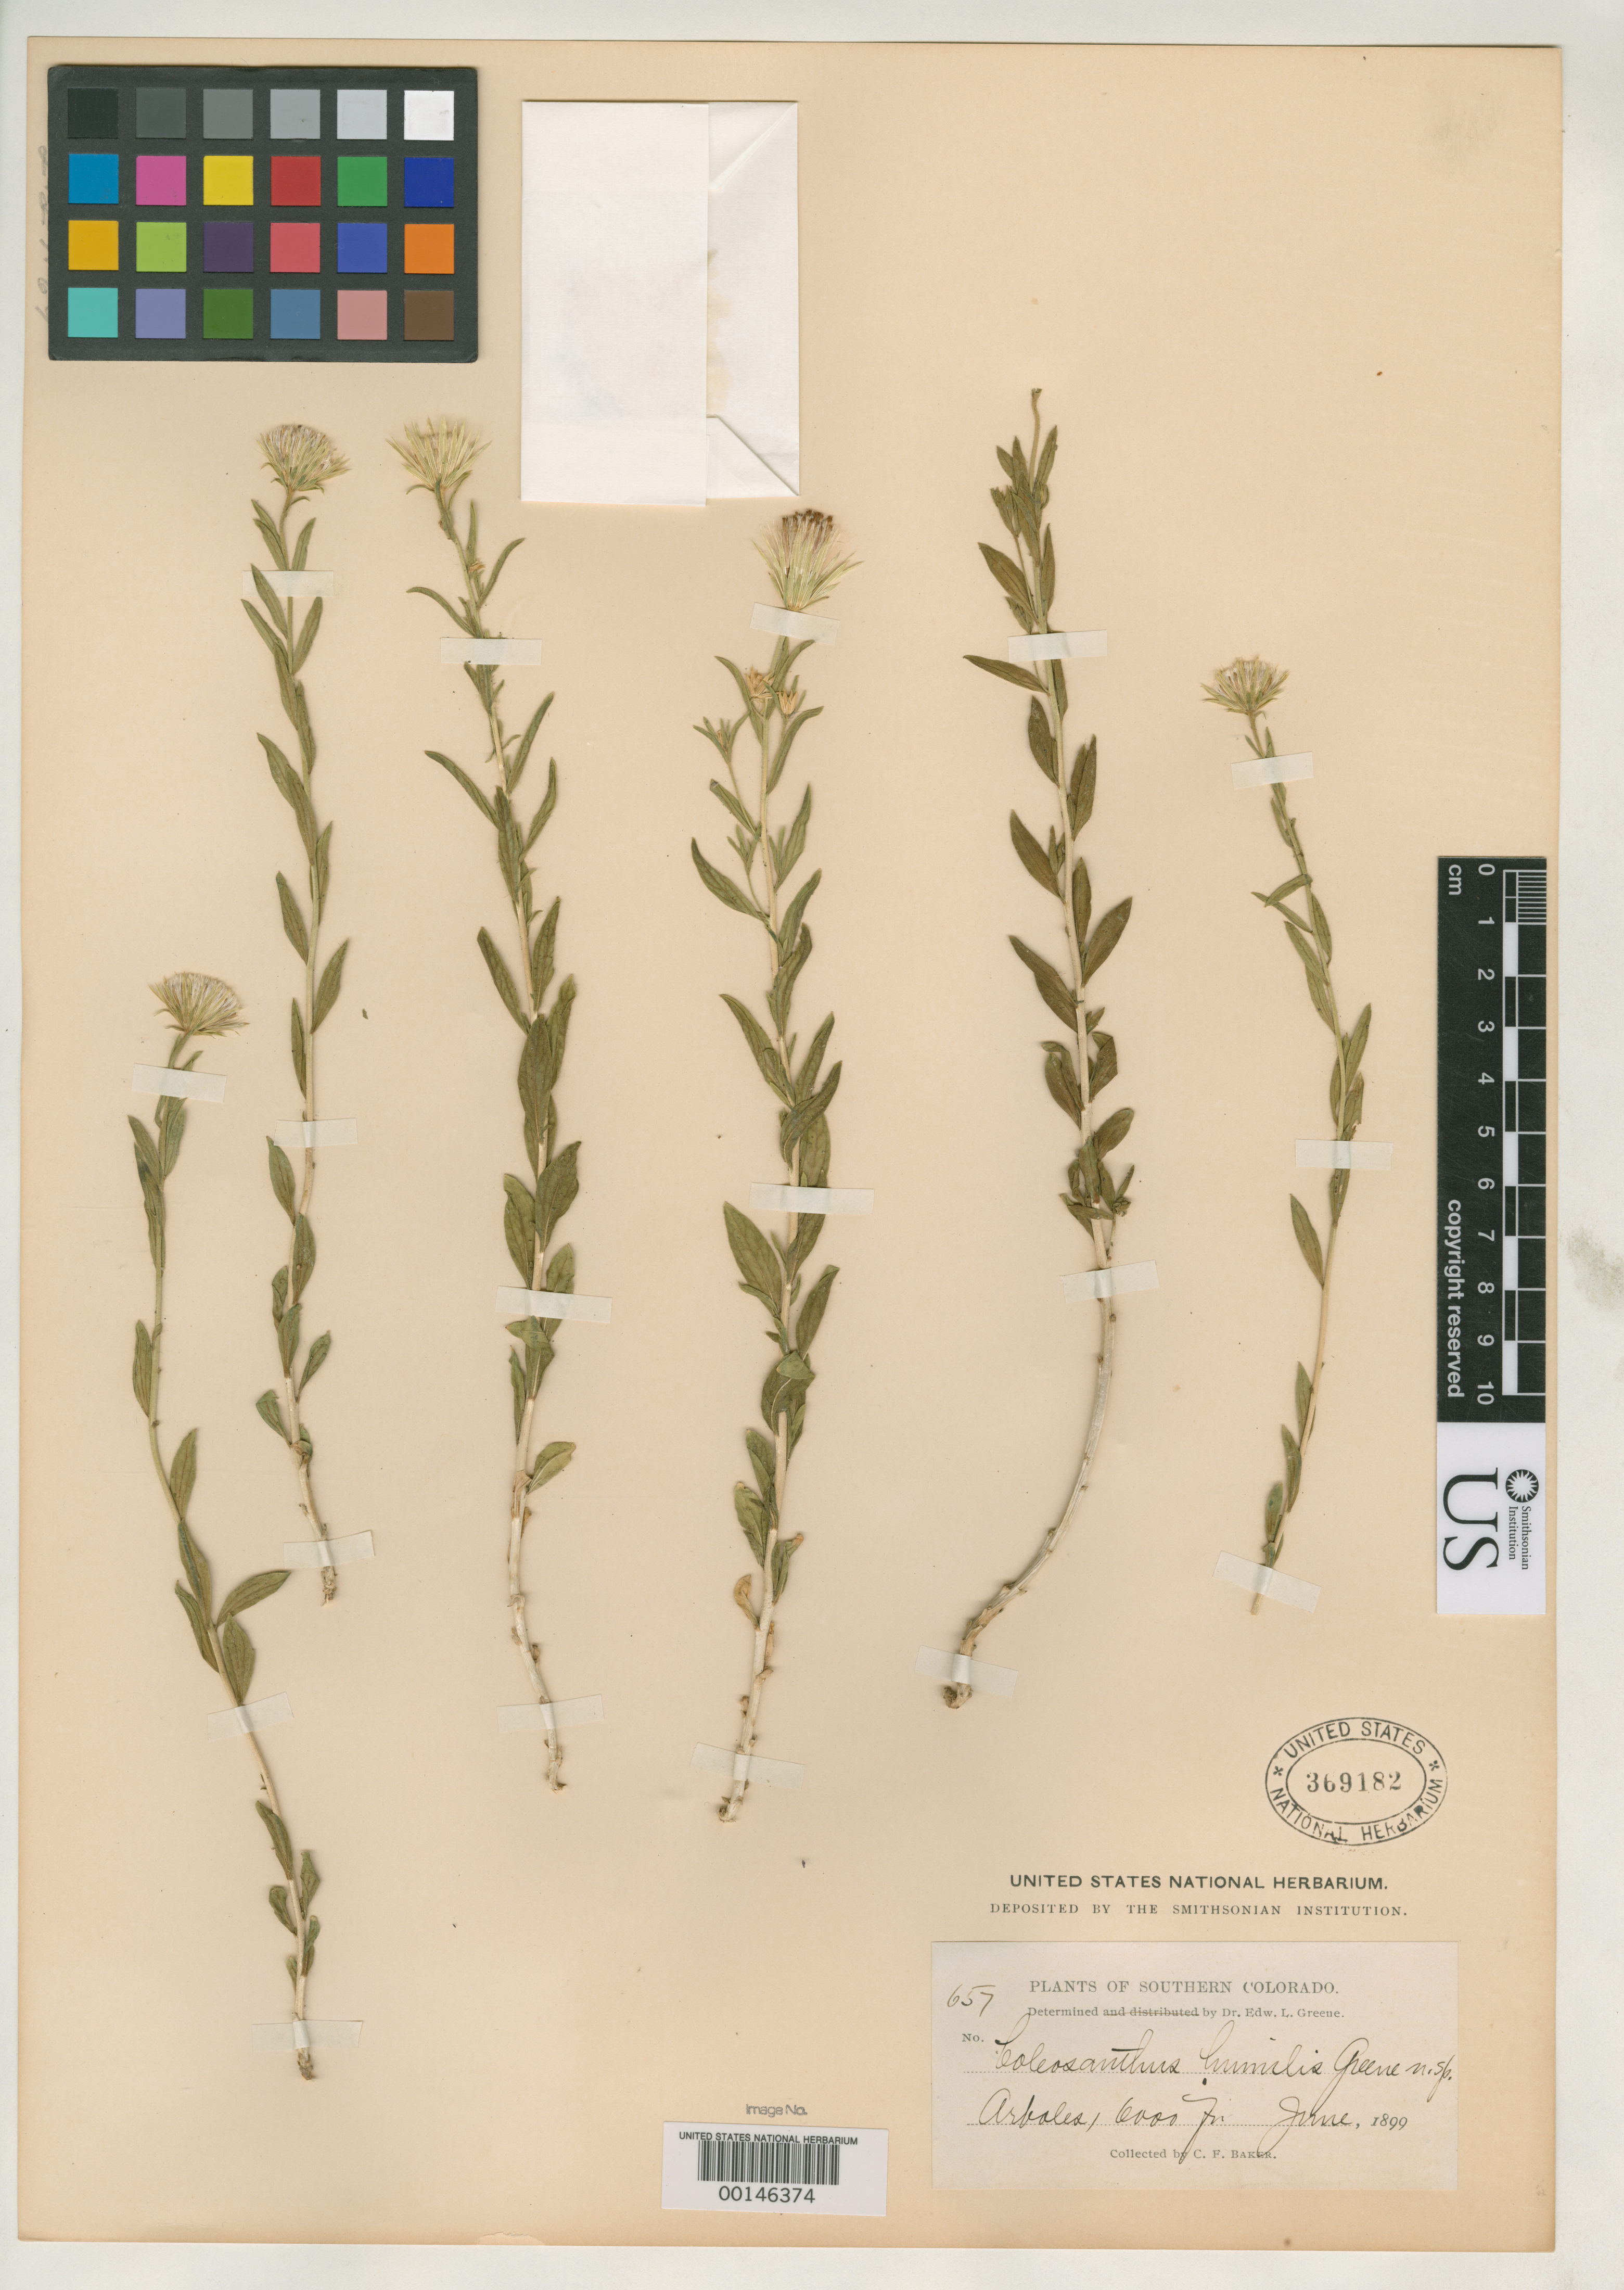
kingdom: Plantae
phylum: Tracheophyta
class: Magnoliopsida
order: Asterales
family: Asteraceae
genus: Coleosanthus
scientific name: Coleosanthus humilis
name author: Greene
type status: Isotype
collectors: C. F. Baker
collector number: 657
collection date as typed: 21 Jun 1899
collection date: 1899-06-21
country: United States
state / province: Colorado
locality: Arboles.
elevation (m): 1829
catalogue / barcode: US 369182